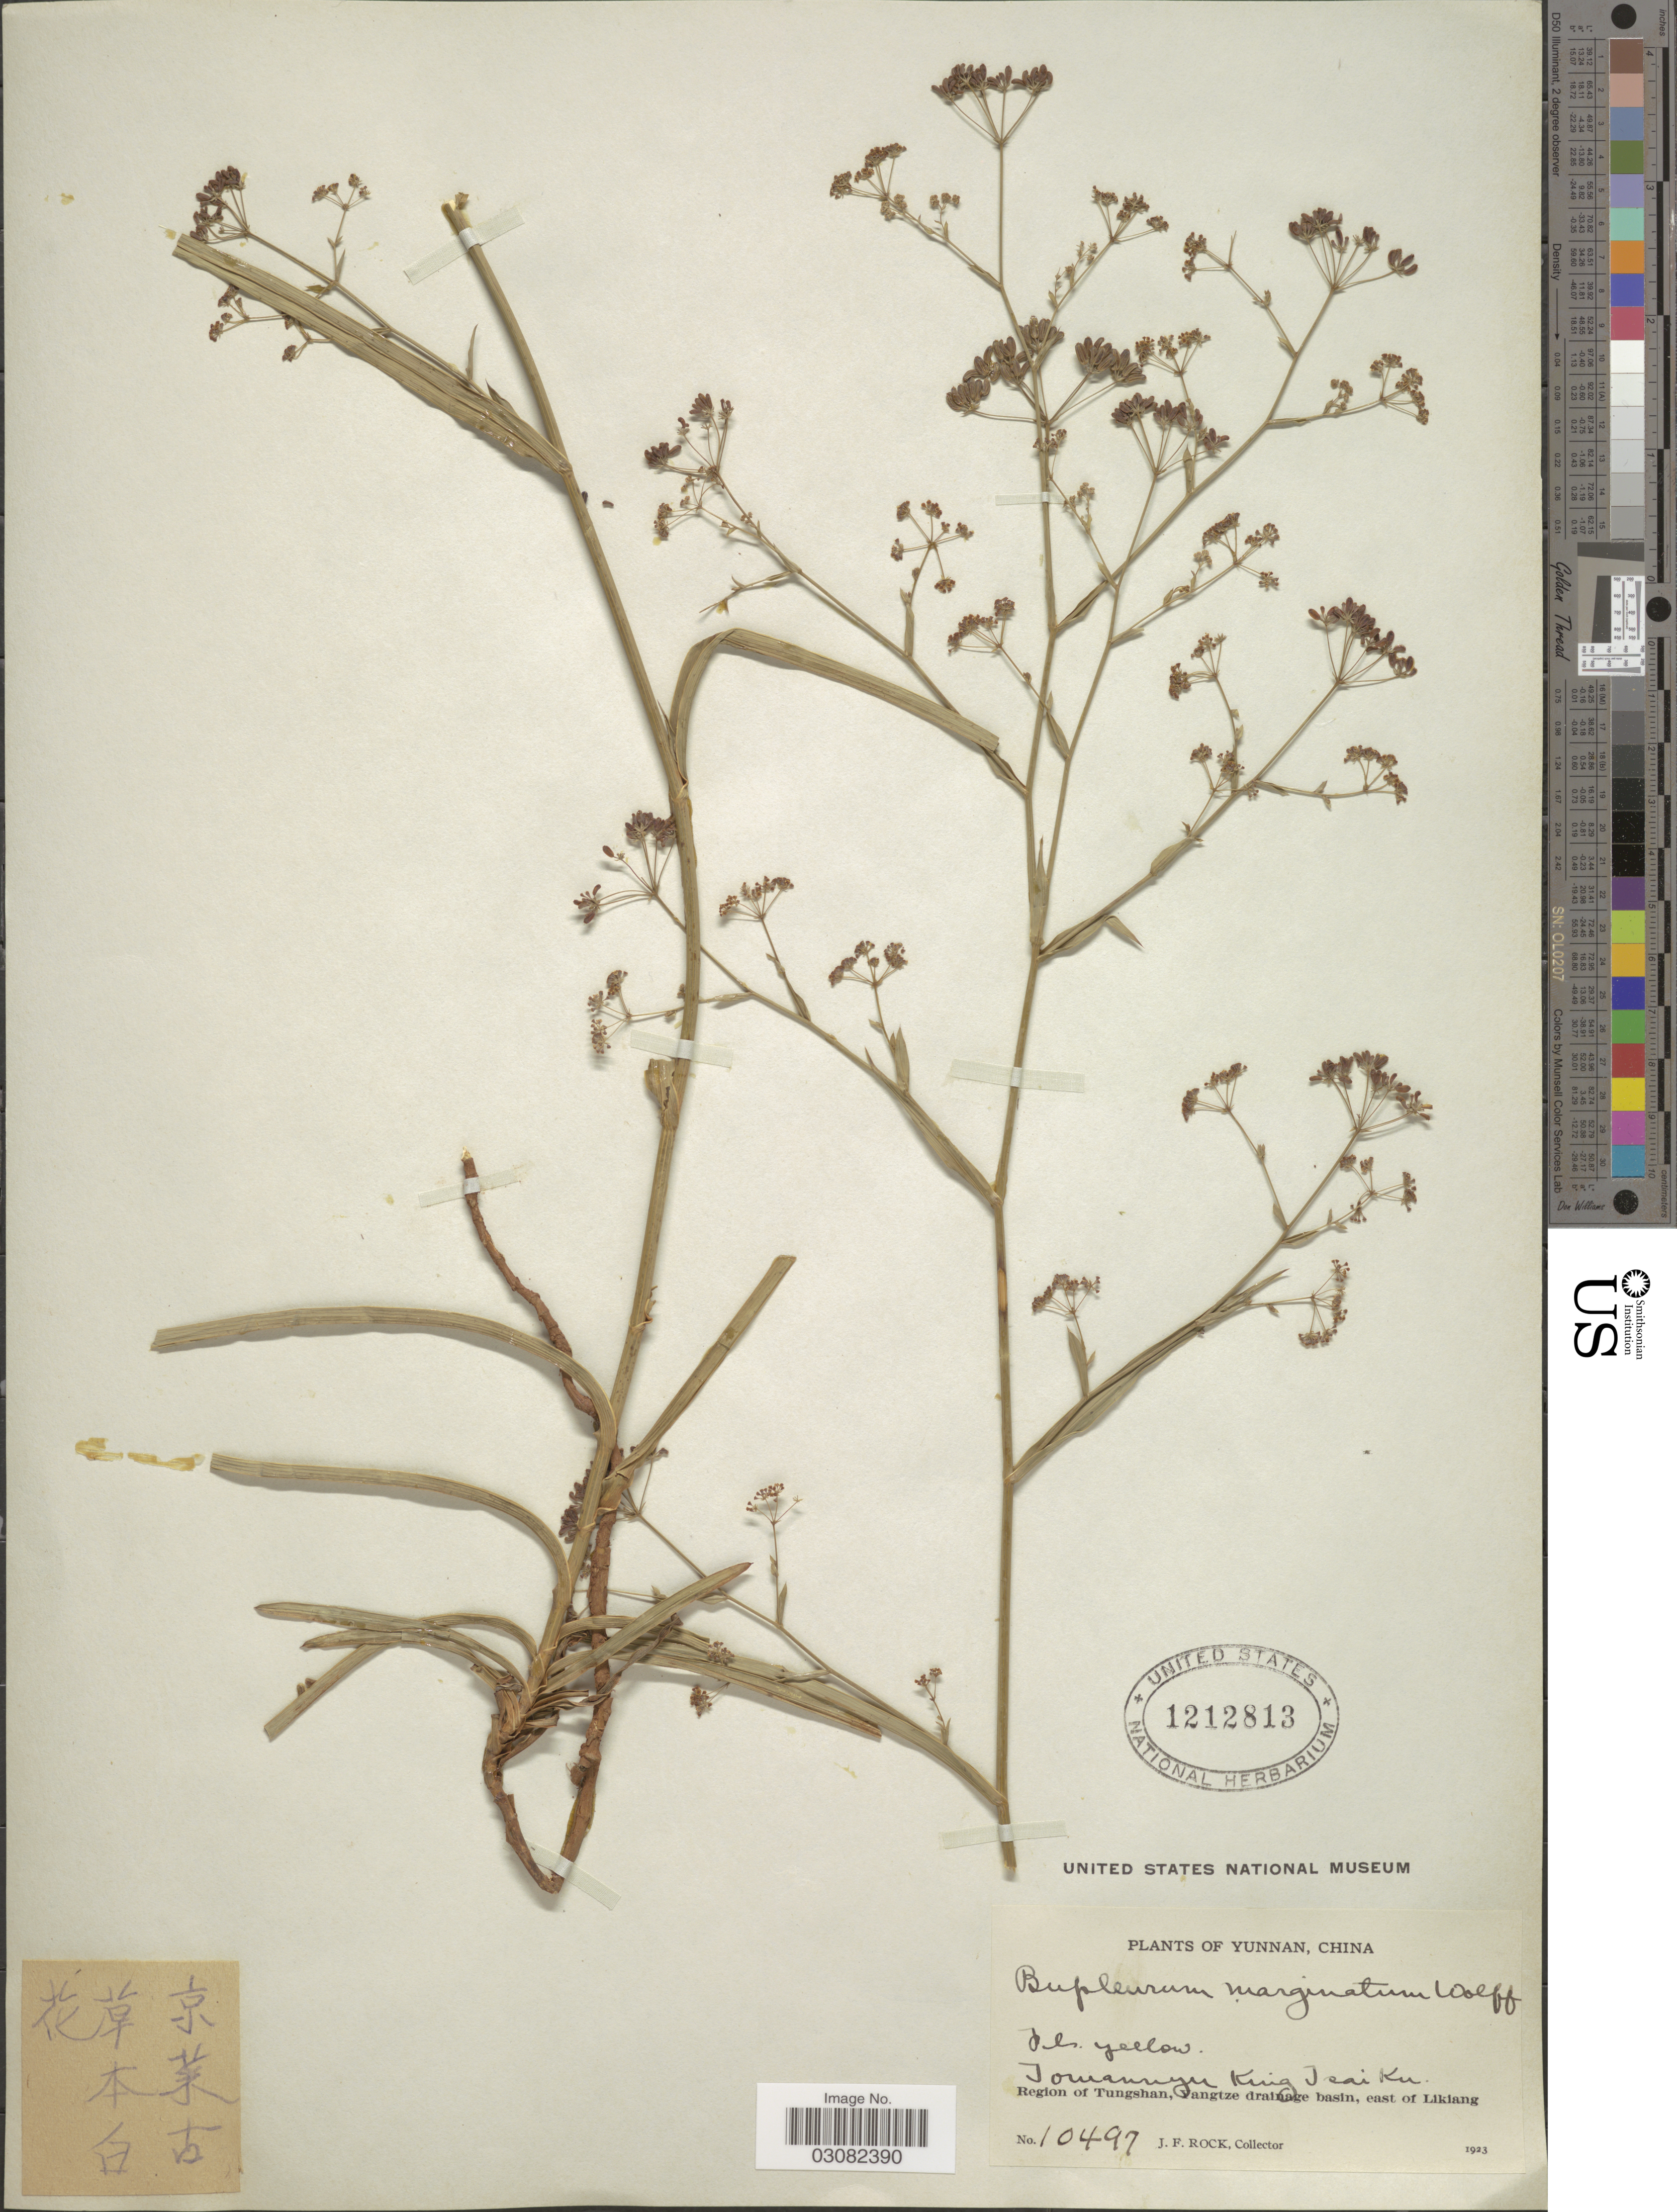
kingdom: Plantae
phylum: Tracheophyta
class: Magnoliopsida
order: Apiales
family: Apiaceae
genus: Bupleurum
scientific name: Bupleurum marginatum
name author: Wall. ex DC.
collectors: J. Rock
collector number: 10497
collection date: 1923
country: China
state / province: Yunnan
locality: Tomannyu King Tsai Ku. Region of Tungshan, Yangtze drainage basin, east of Likiang.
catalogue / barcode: US 1212813